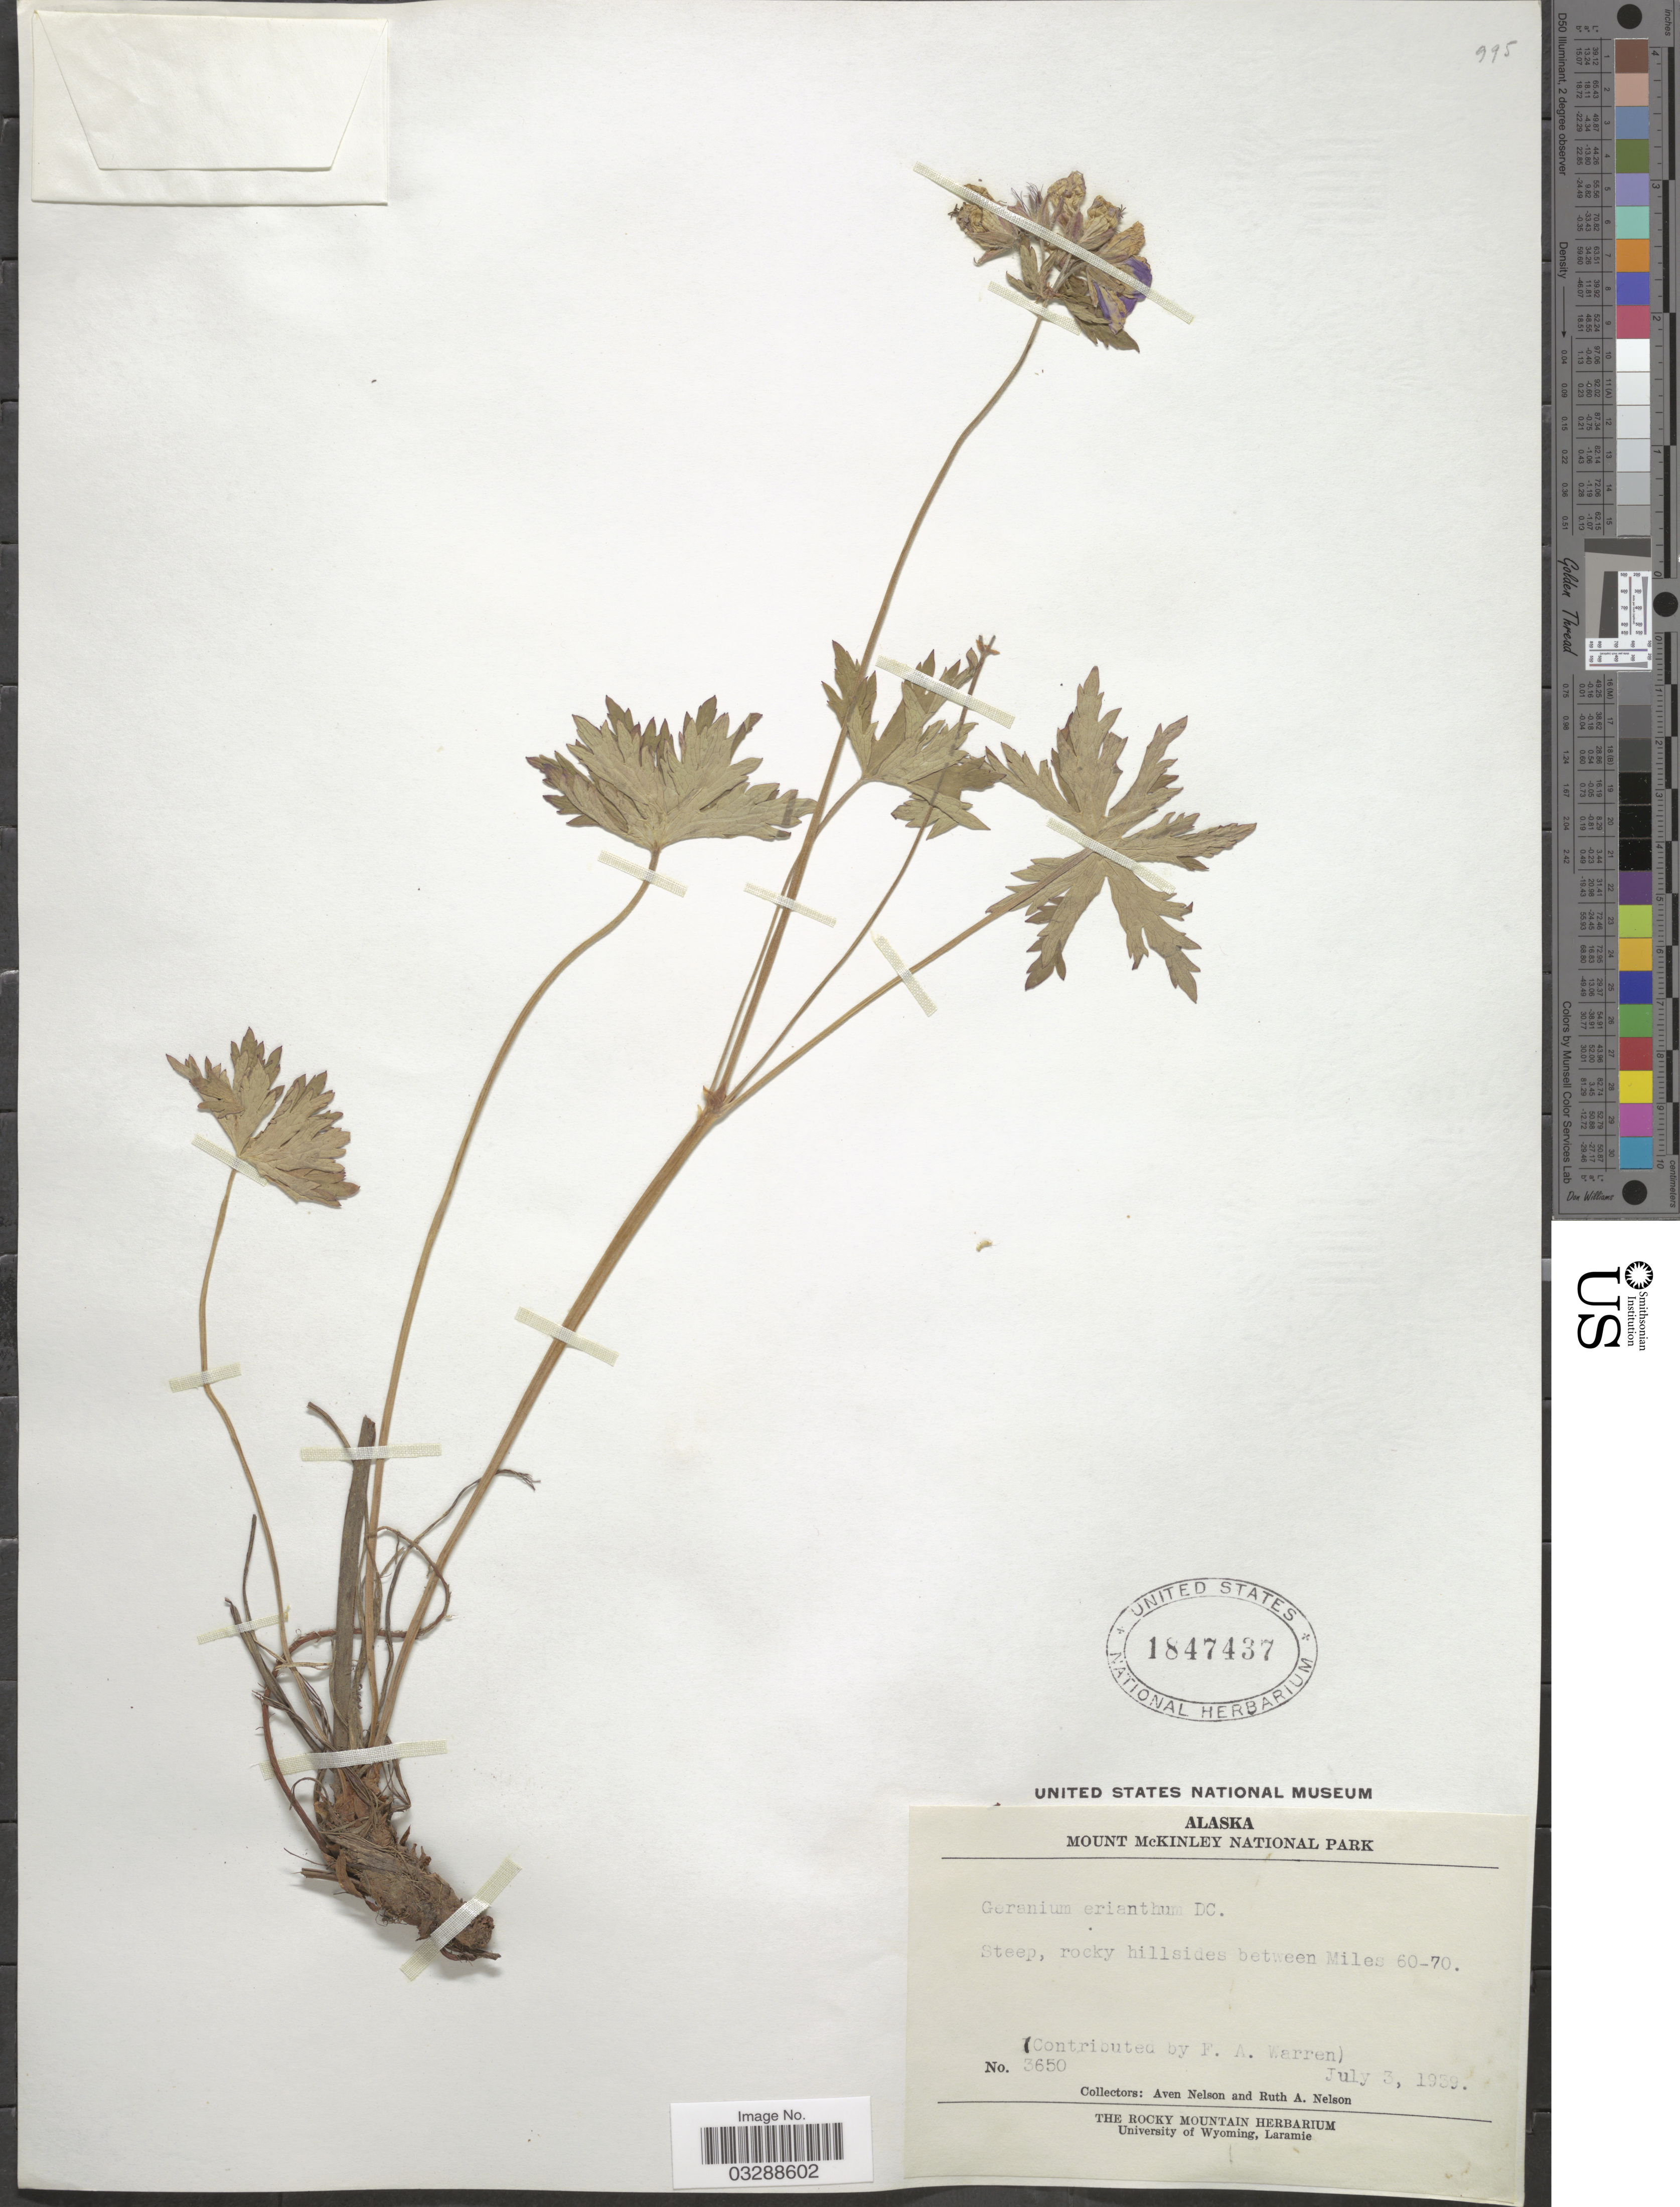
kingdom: Plantae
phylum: Tracheophyta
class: Magnoliopsida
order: Geraniales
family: Geraniaceae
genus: Geranium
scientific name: Geranium erianthum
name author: DC.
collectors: A. Nelson & R. A. Nelson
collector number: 3650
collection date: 1939-07-03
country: United States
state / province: Alaska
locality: Mount McKinley National Park, Steep, rocky hillsides between Miles 60-70.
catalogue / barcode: US 1847437